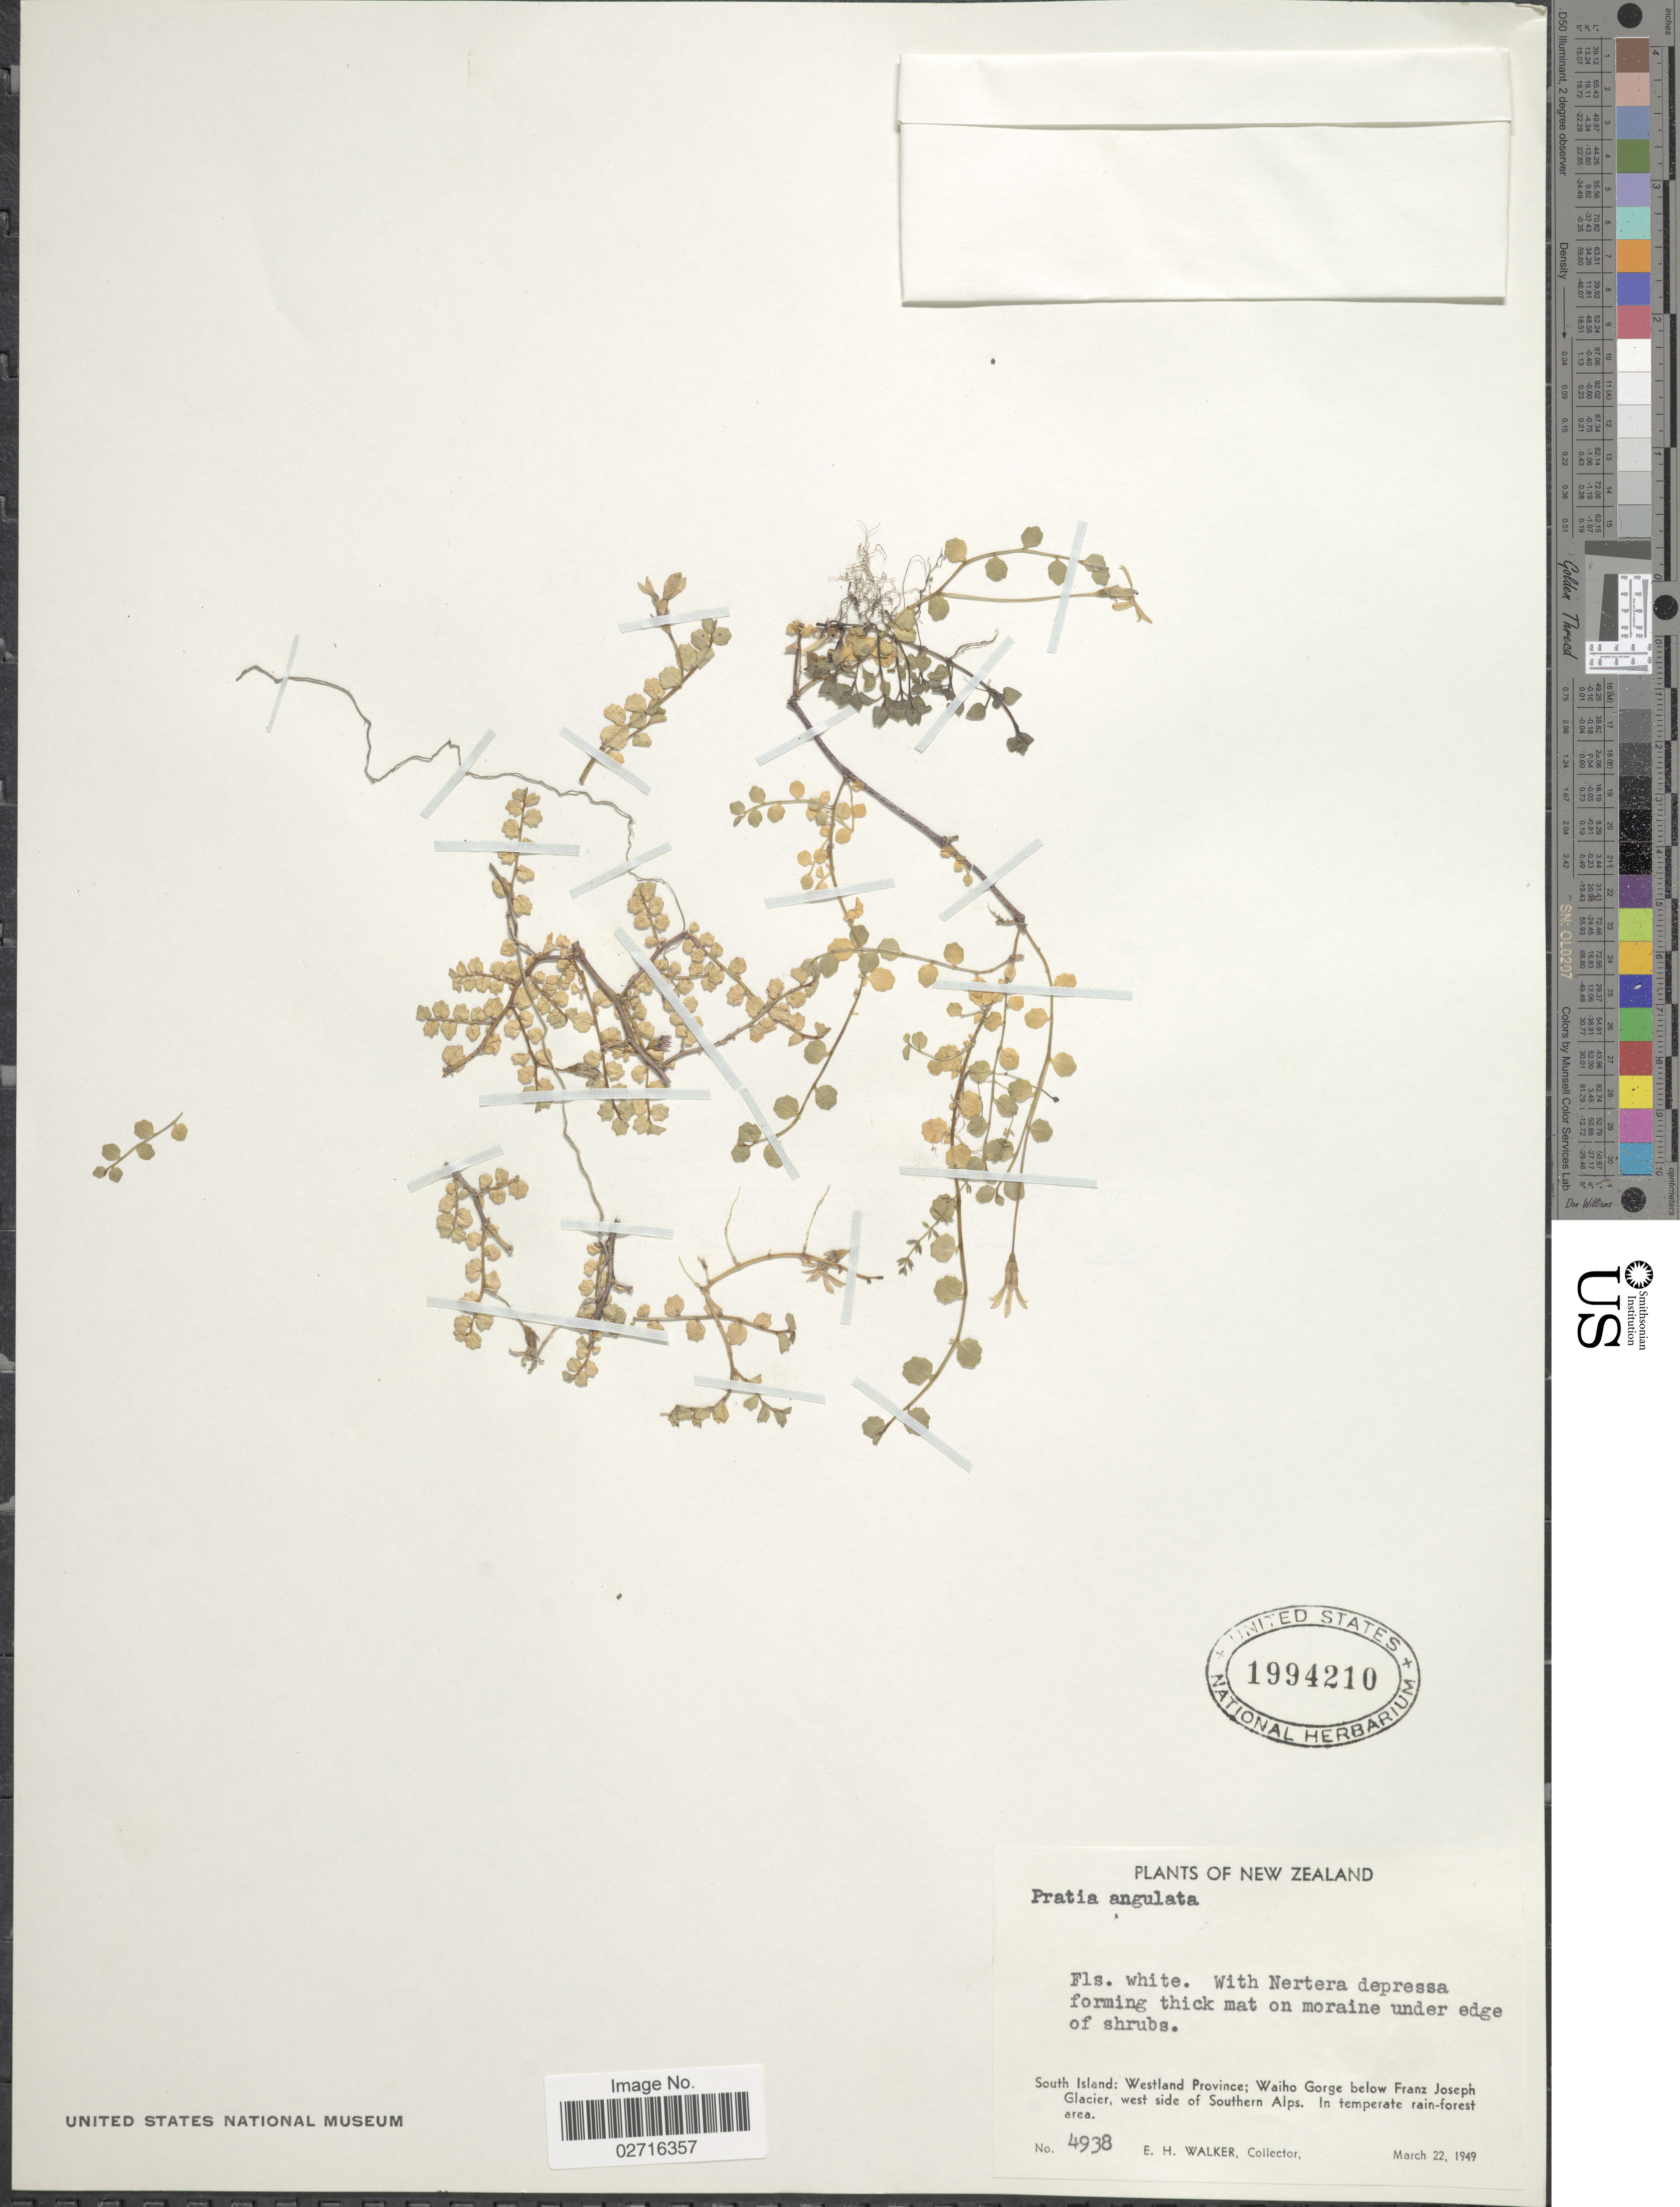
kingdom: Plantae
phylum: Tracheophyta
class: Magnoliopsida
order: Asterales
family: Campanulaceae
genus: Pratia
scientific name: Pratia angulata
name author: (G. Forst.) Hook. f.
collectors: E. H. Walker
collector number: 4938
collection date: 1949-03-22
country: New Zealand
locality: South Island: Westland Province; Waiho Gorge below Franz Joseph Glacier, west side of Southern Alps. In temperate rain-forest area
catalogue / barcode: US 1994210